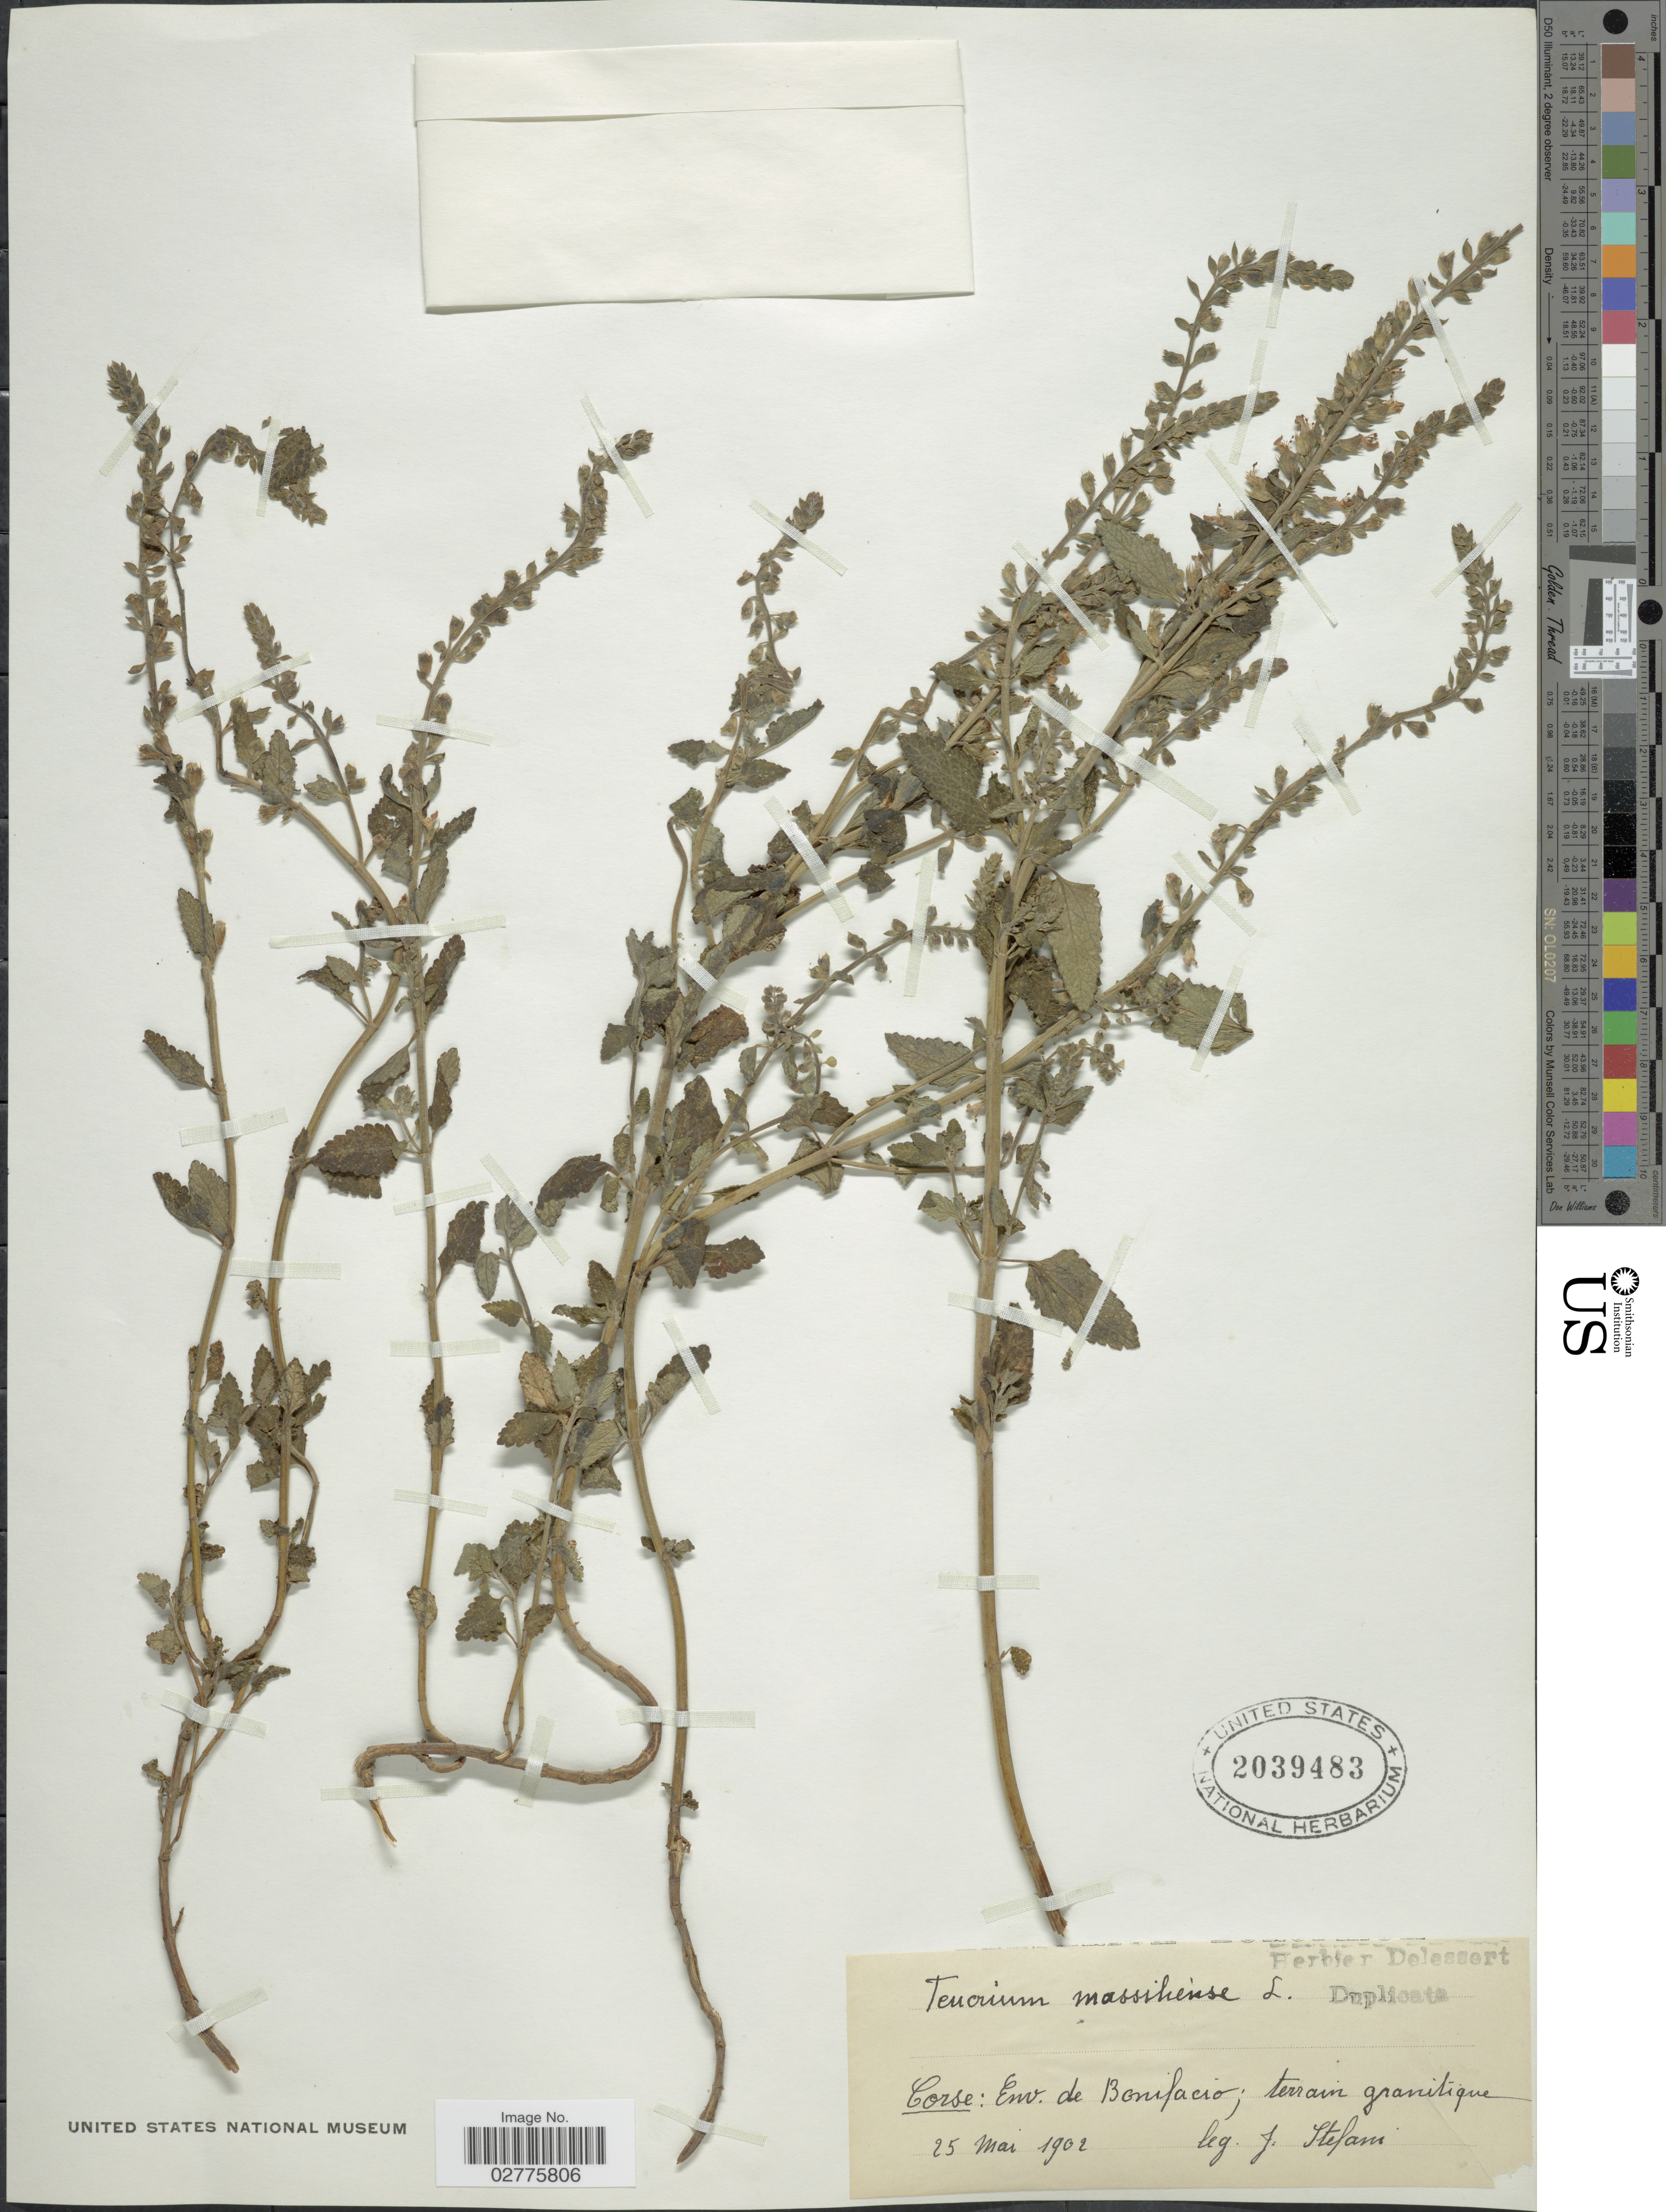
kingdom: Plantae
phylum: Tracheophyta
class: Magnoliopsida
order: Lamiales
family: Lamiaceae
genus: Teucrium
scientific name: Teucrium massiliense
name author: L.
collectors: J. Stefani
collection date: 1902-05-25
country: France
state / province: Corsica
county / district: Corse-du-Sud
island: Corse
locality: Corse: Env. de Bonifacio.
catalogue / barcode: US 2039483